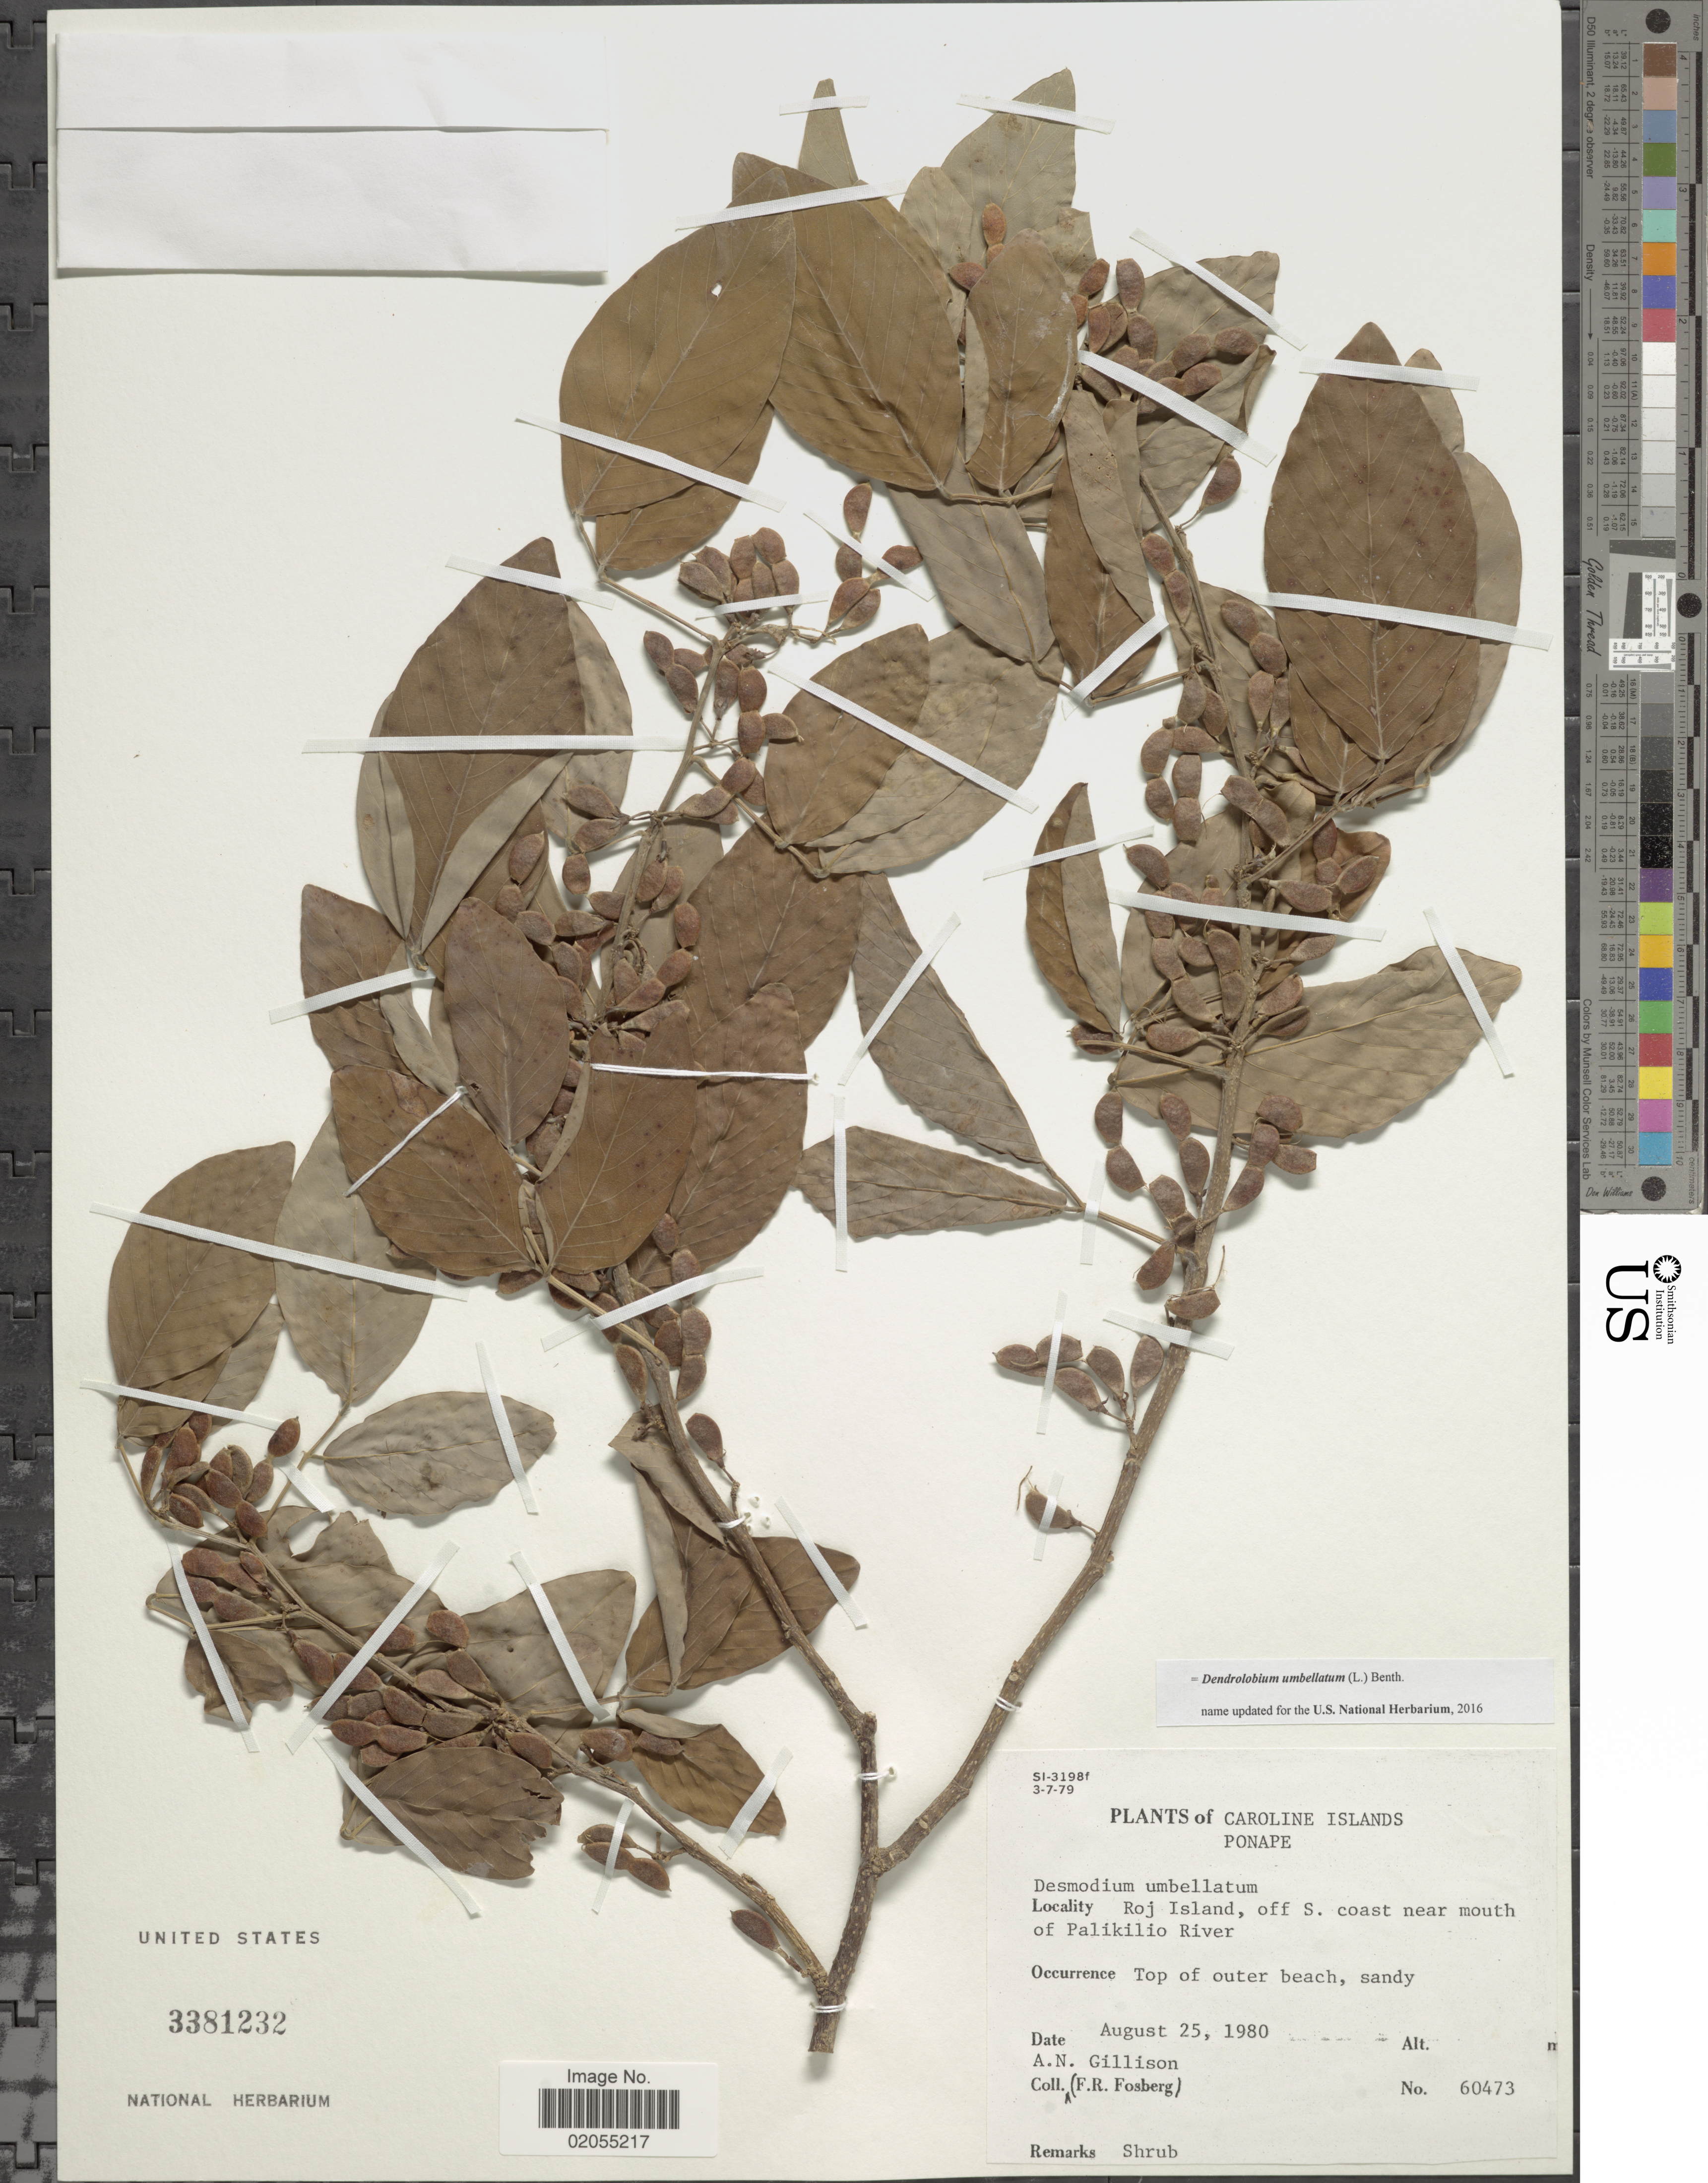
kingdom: Plantae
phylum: Tracheophyta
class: Magnoliopsida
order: Fabales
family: Fabaceae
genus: Dendrolobium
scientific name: Dendrolobium umbellatum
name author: (L.) Benth.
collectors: A. Gillison & F. R. Fosberg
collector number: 60473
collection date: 1980-08-25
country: Micronesia, Federated States of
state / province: Pohnpei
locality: Caroline Islands, Ponape, Roj Island, off S. coast near mouth of Palikilio River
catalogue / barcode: US 3381232